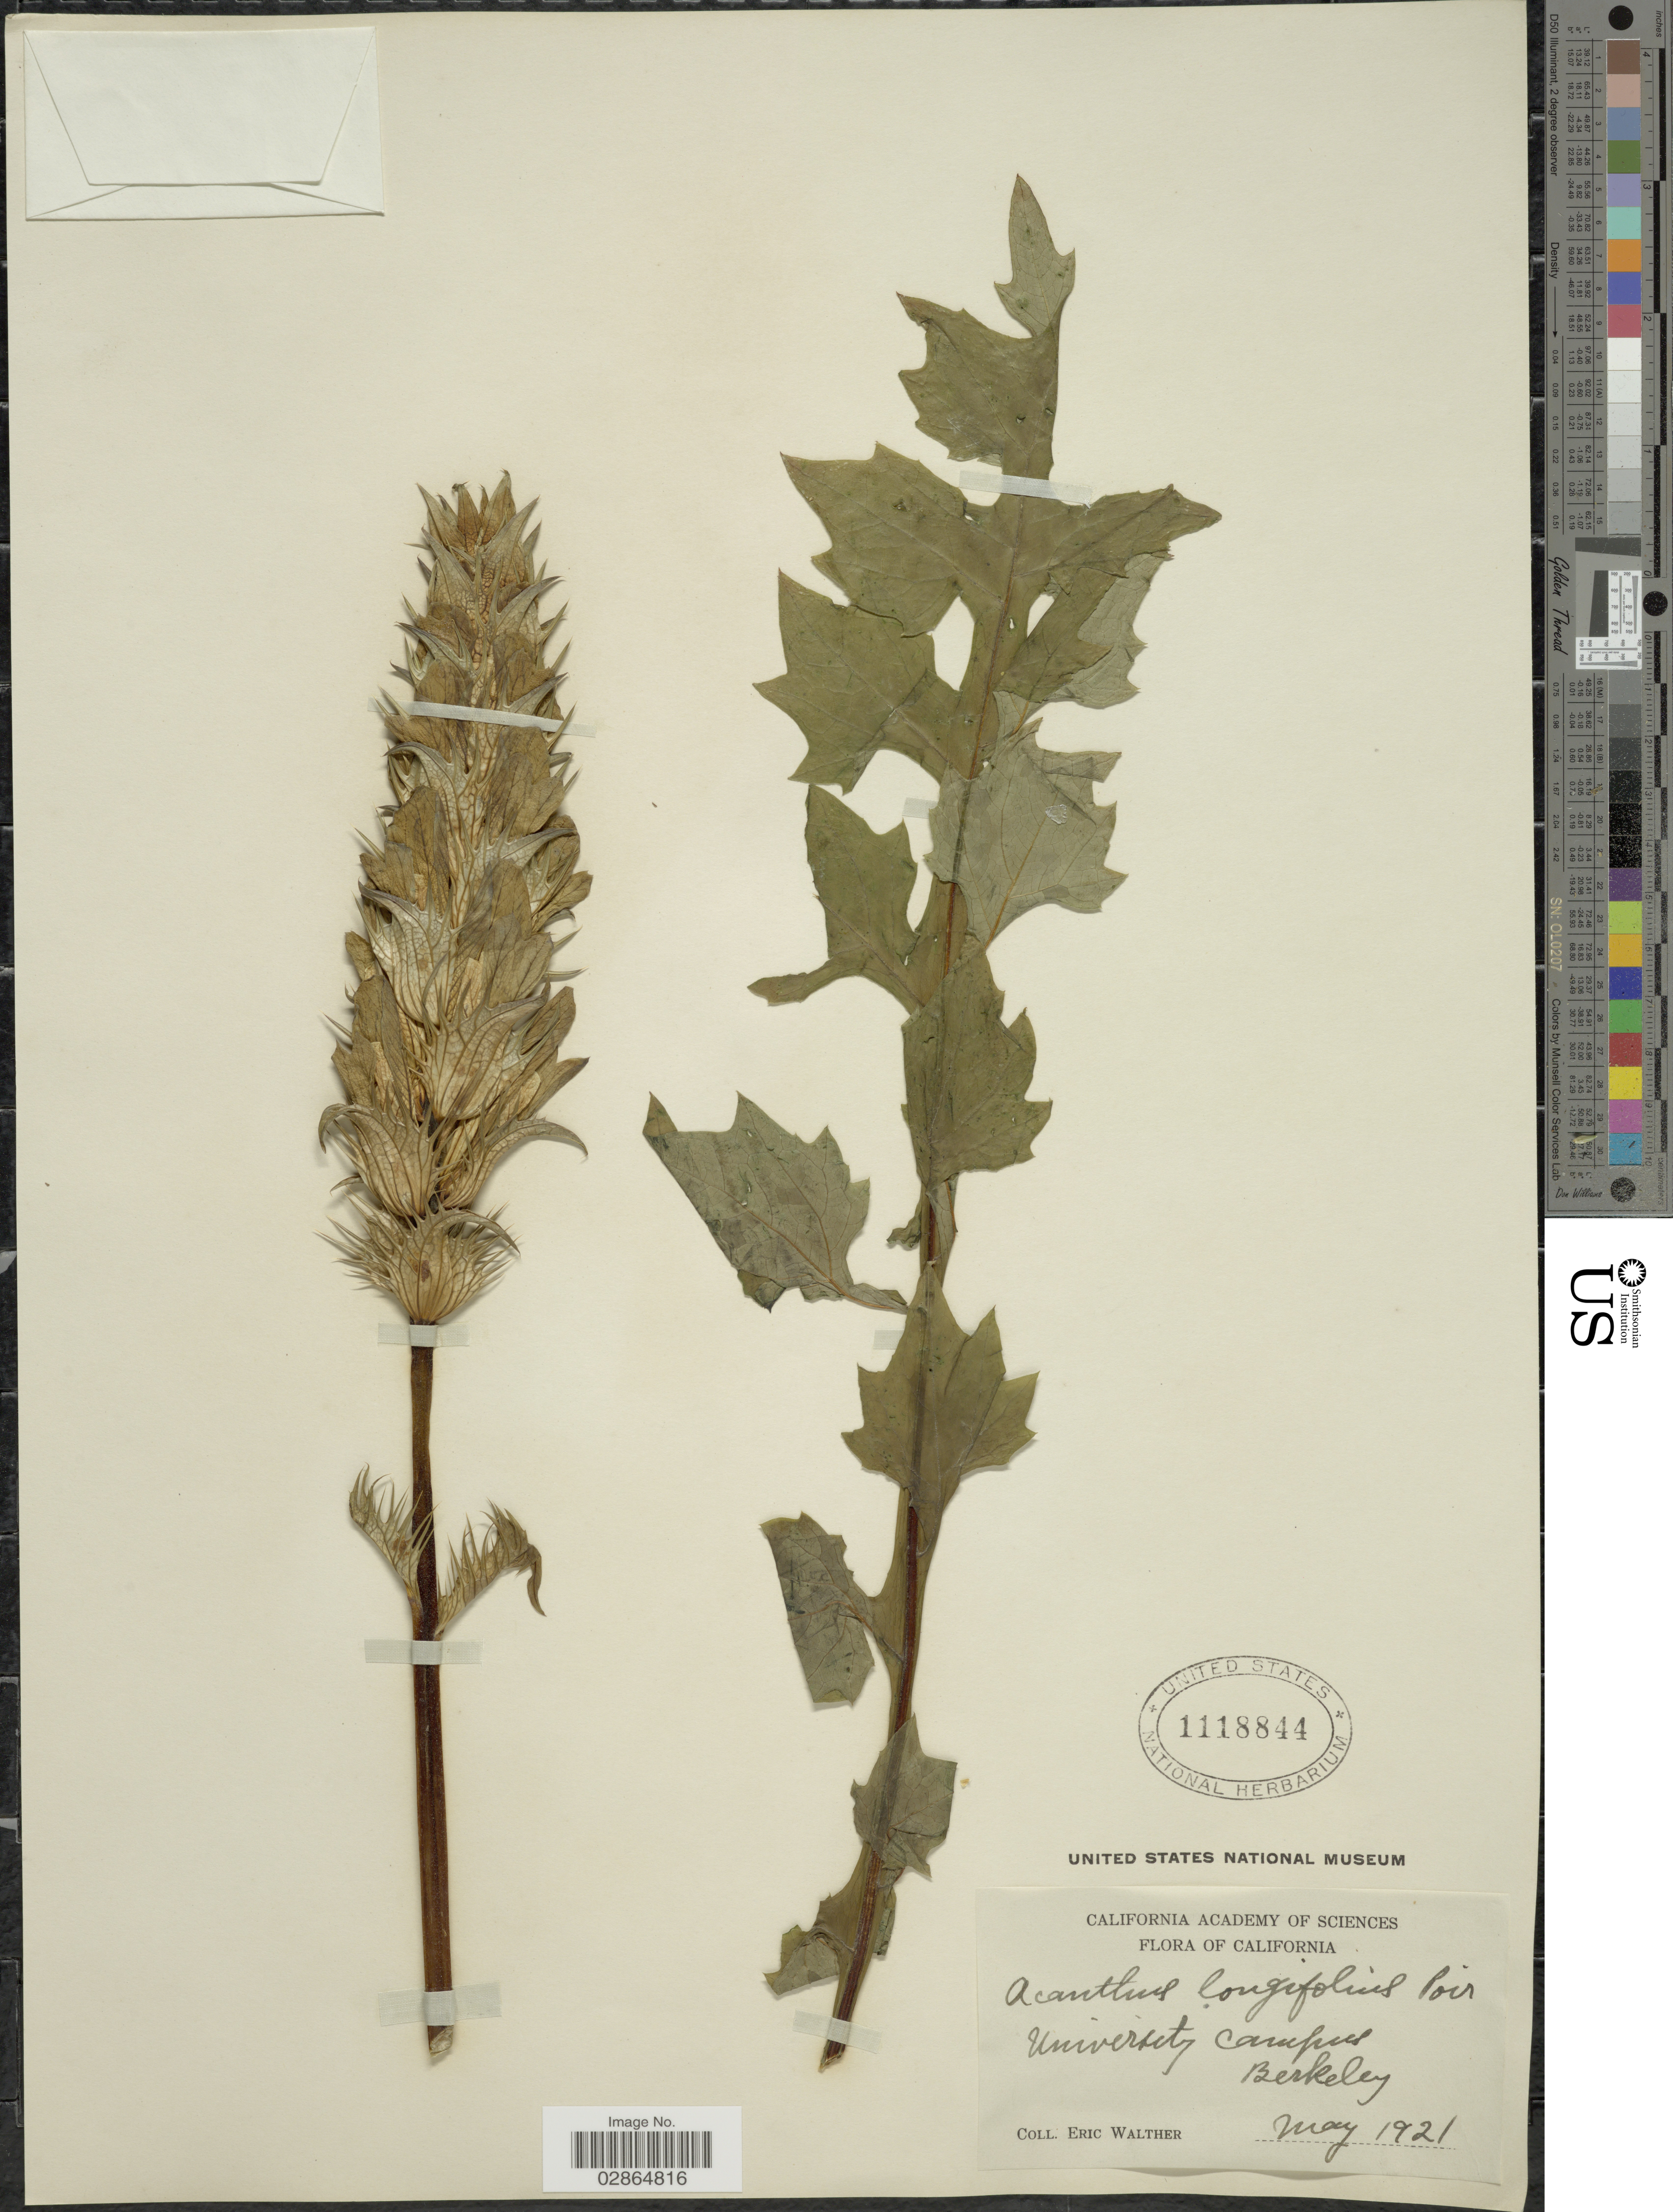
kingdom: Plantae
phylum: Tracheophyta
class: Magnoliopsida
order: Lamiales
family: Acanthaceae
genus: Acanthus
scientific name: Acanthus longifolius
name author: Poir.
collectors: E. Walther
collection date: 1921-05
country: United States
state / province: California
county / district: Alameda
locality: University Campus, Berkeley.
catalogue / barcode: US 1118844